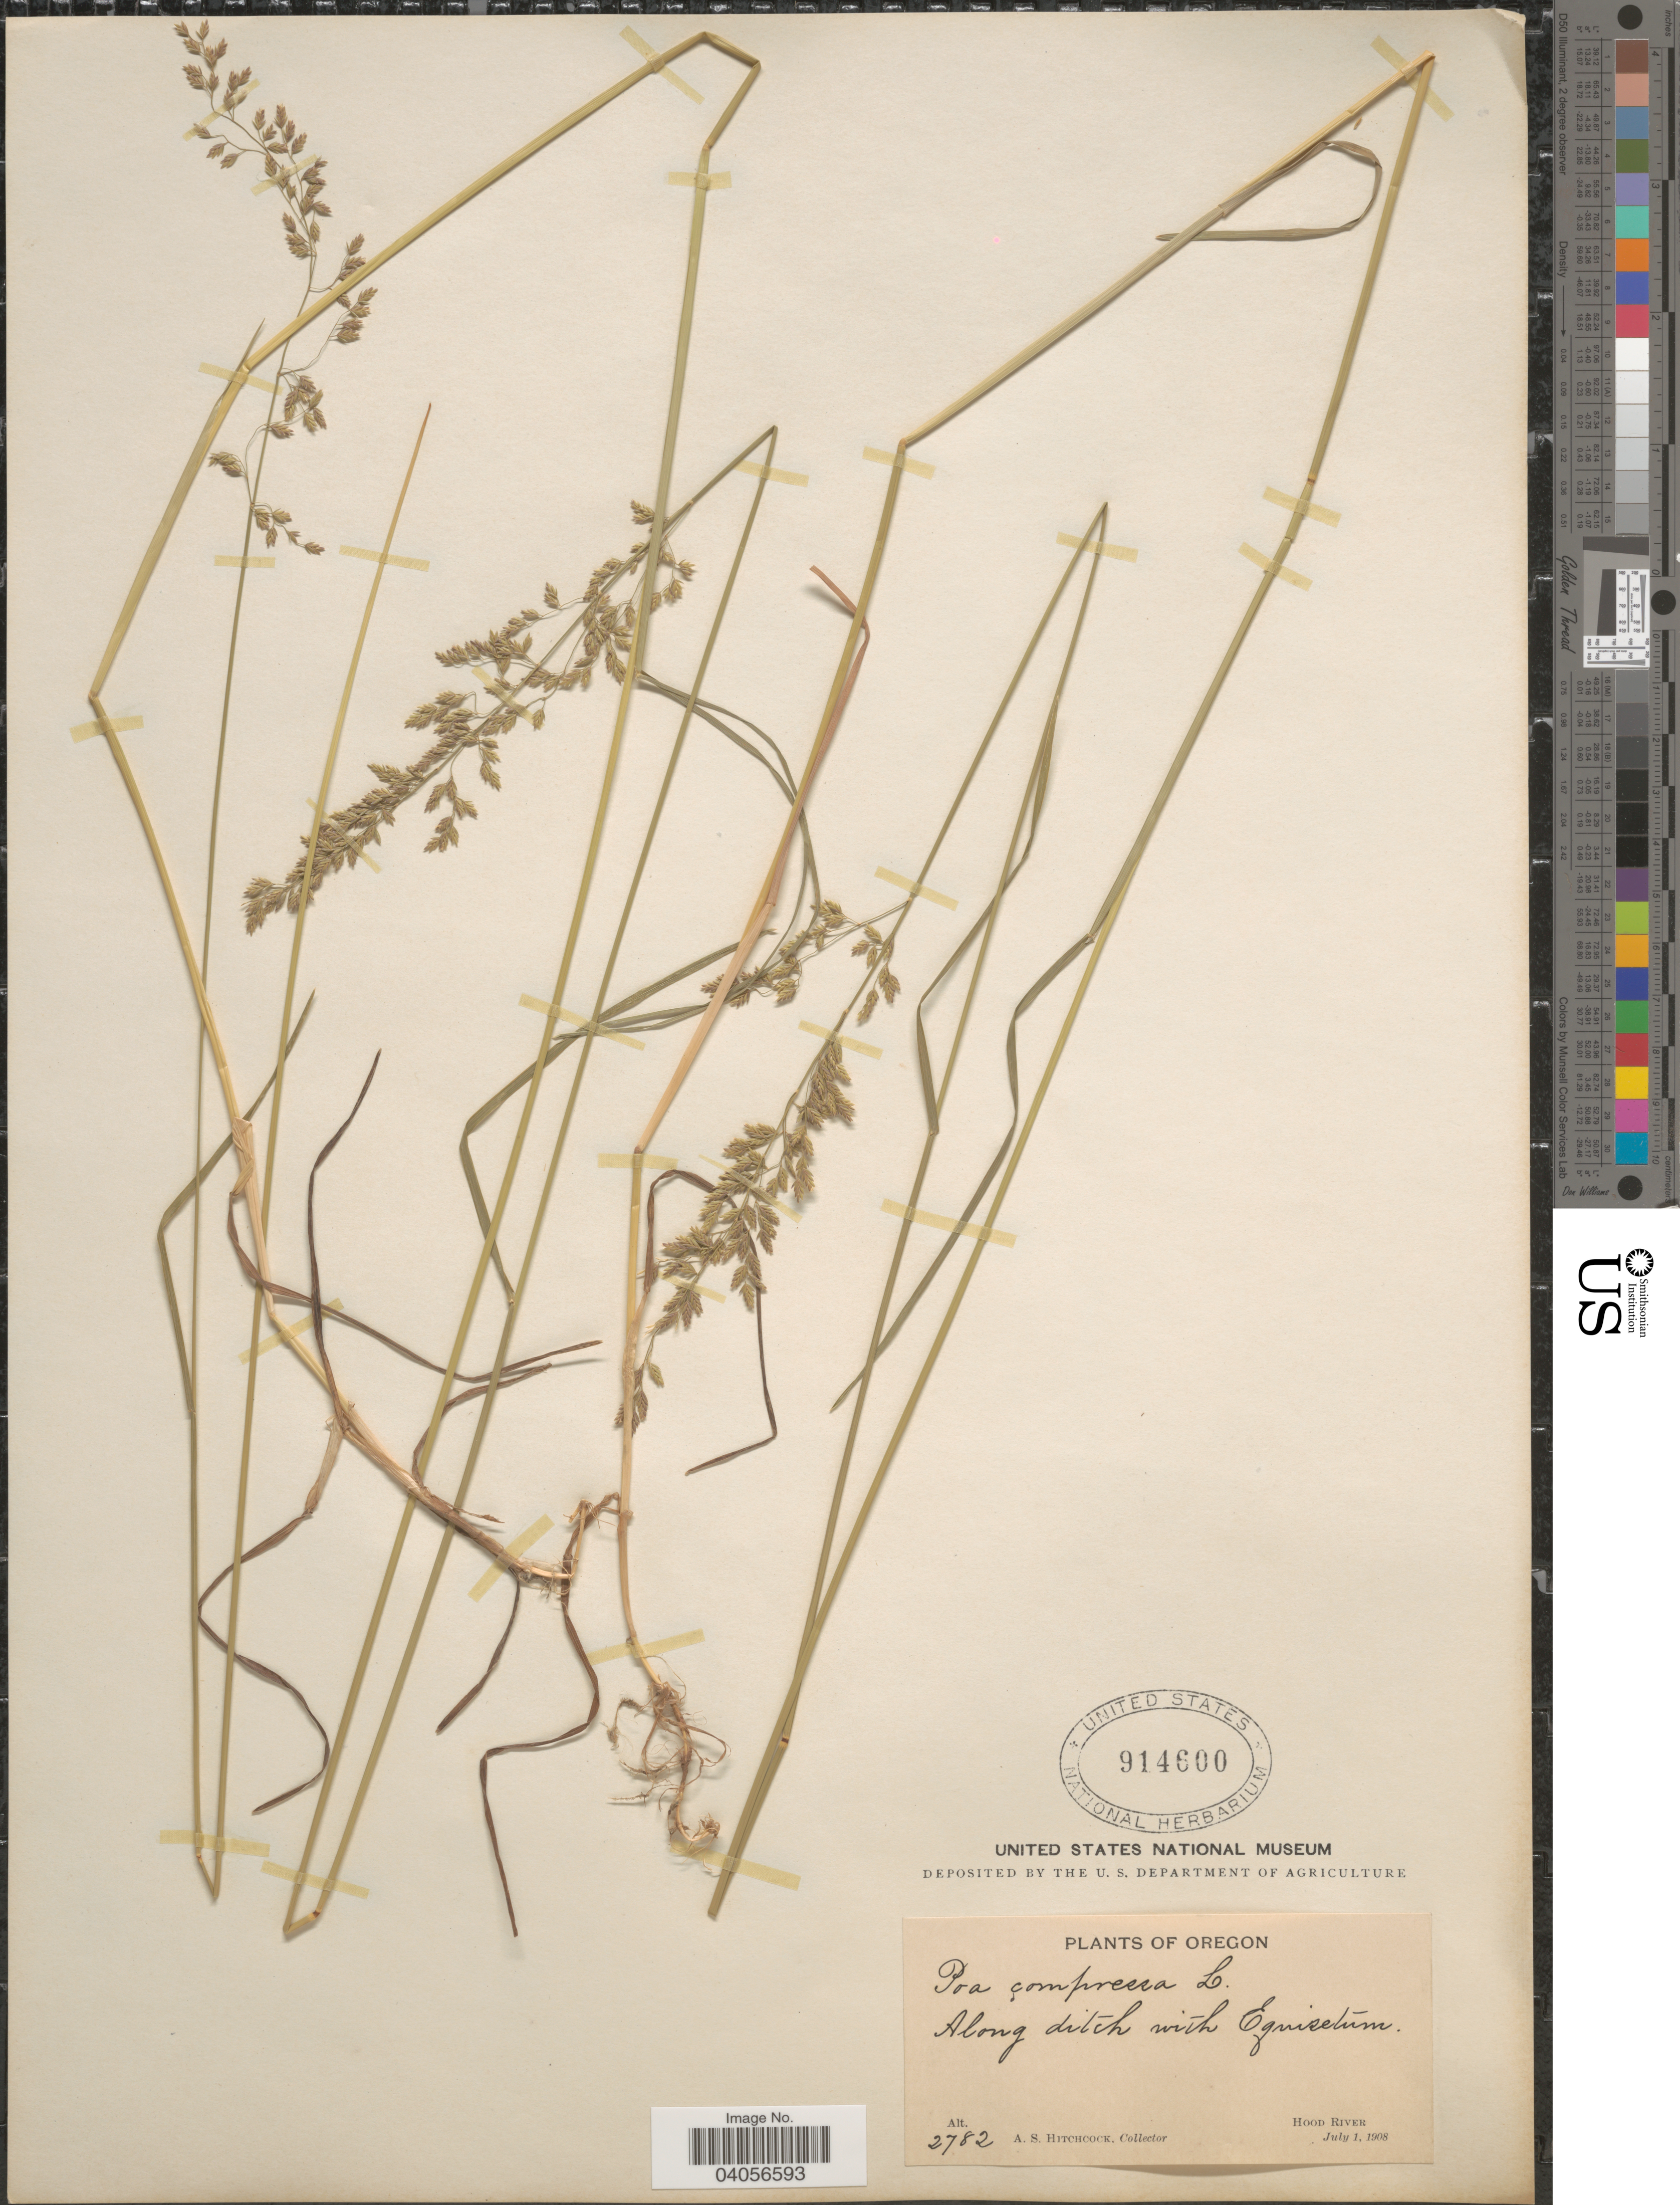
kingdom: Plantae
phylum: Tracheophyta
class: Liliopsida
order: Poales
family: Poaceae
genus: Poa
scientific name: Poa compressa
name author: L.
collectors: A. S. Hitchcock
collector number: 2782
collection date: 1908-07-01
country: United States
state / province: Oregon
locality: Hood River.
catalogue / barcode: US 914600